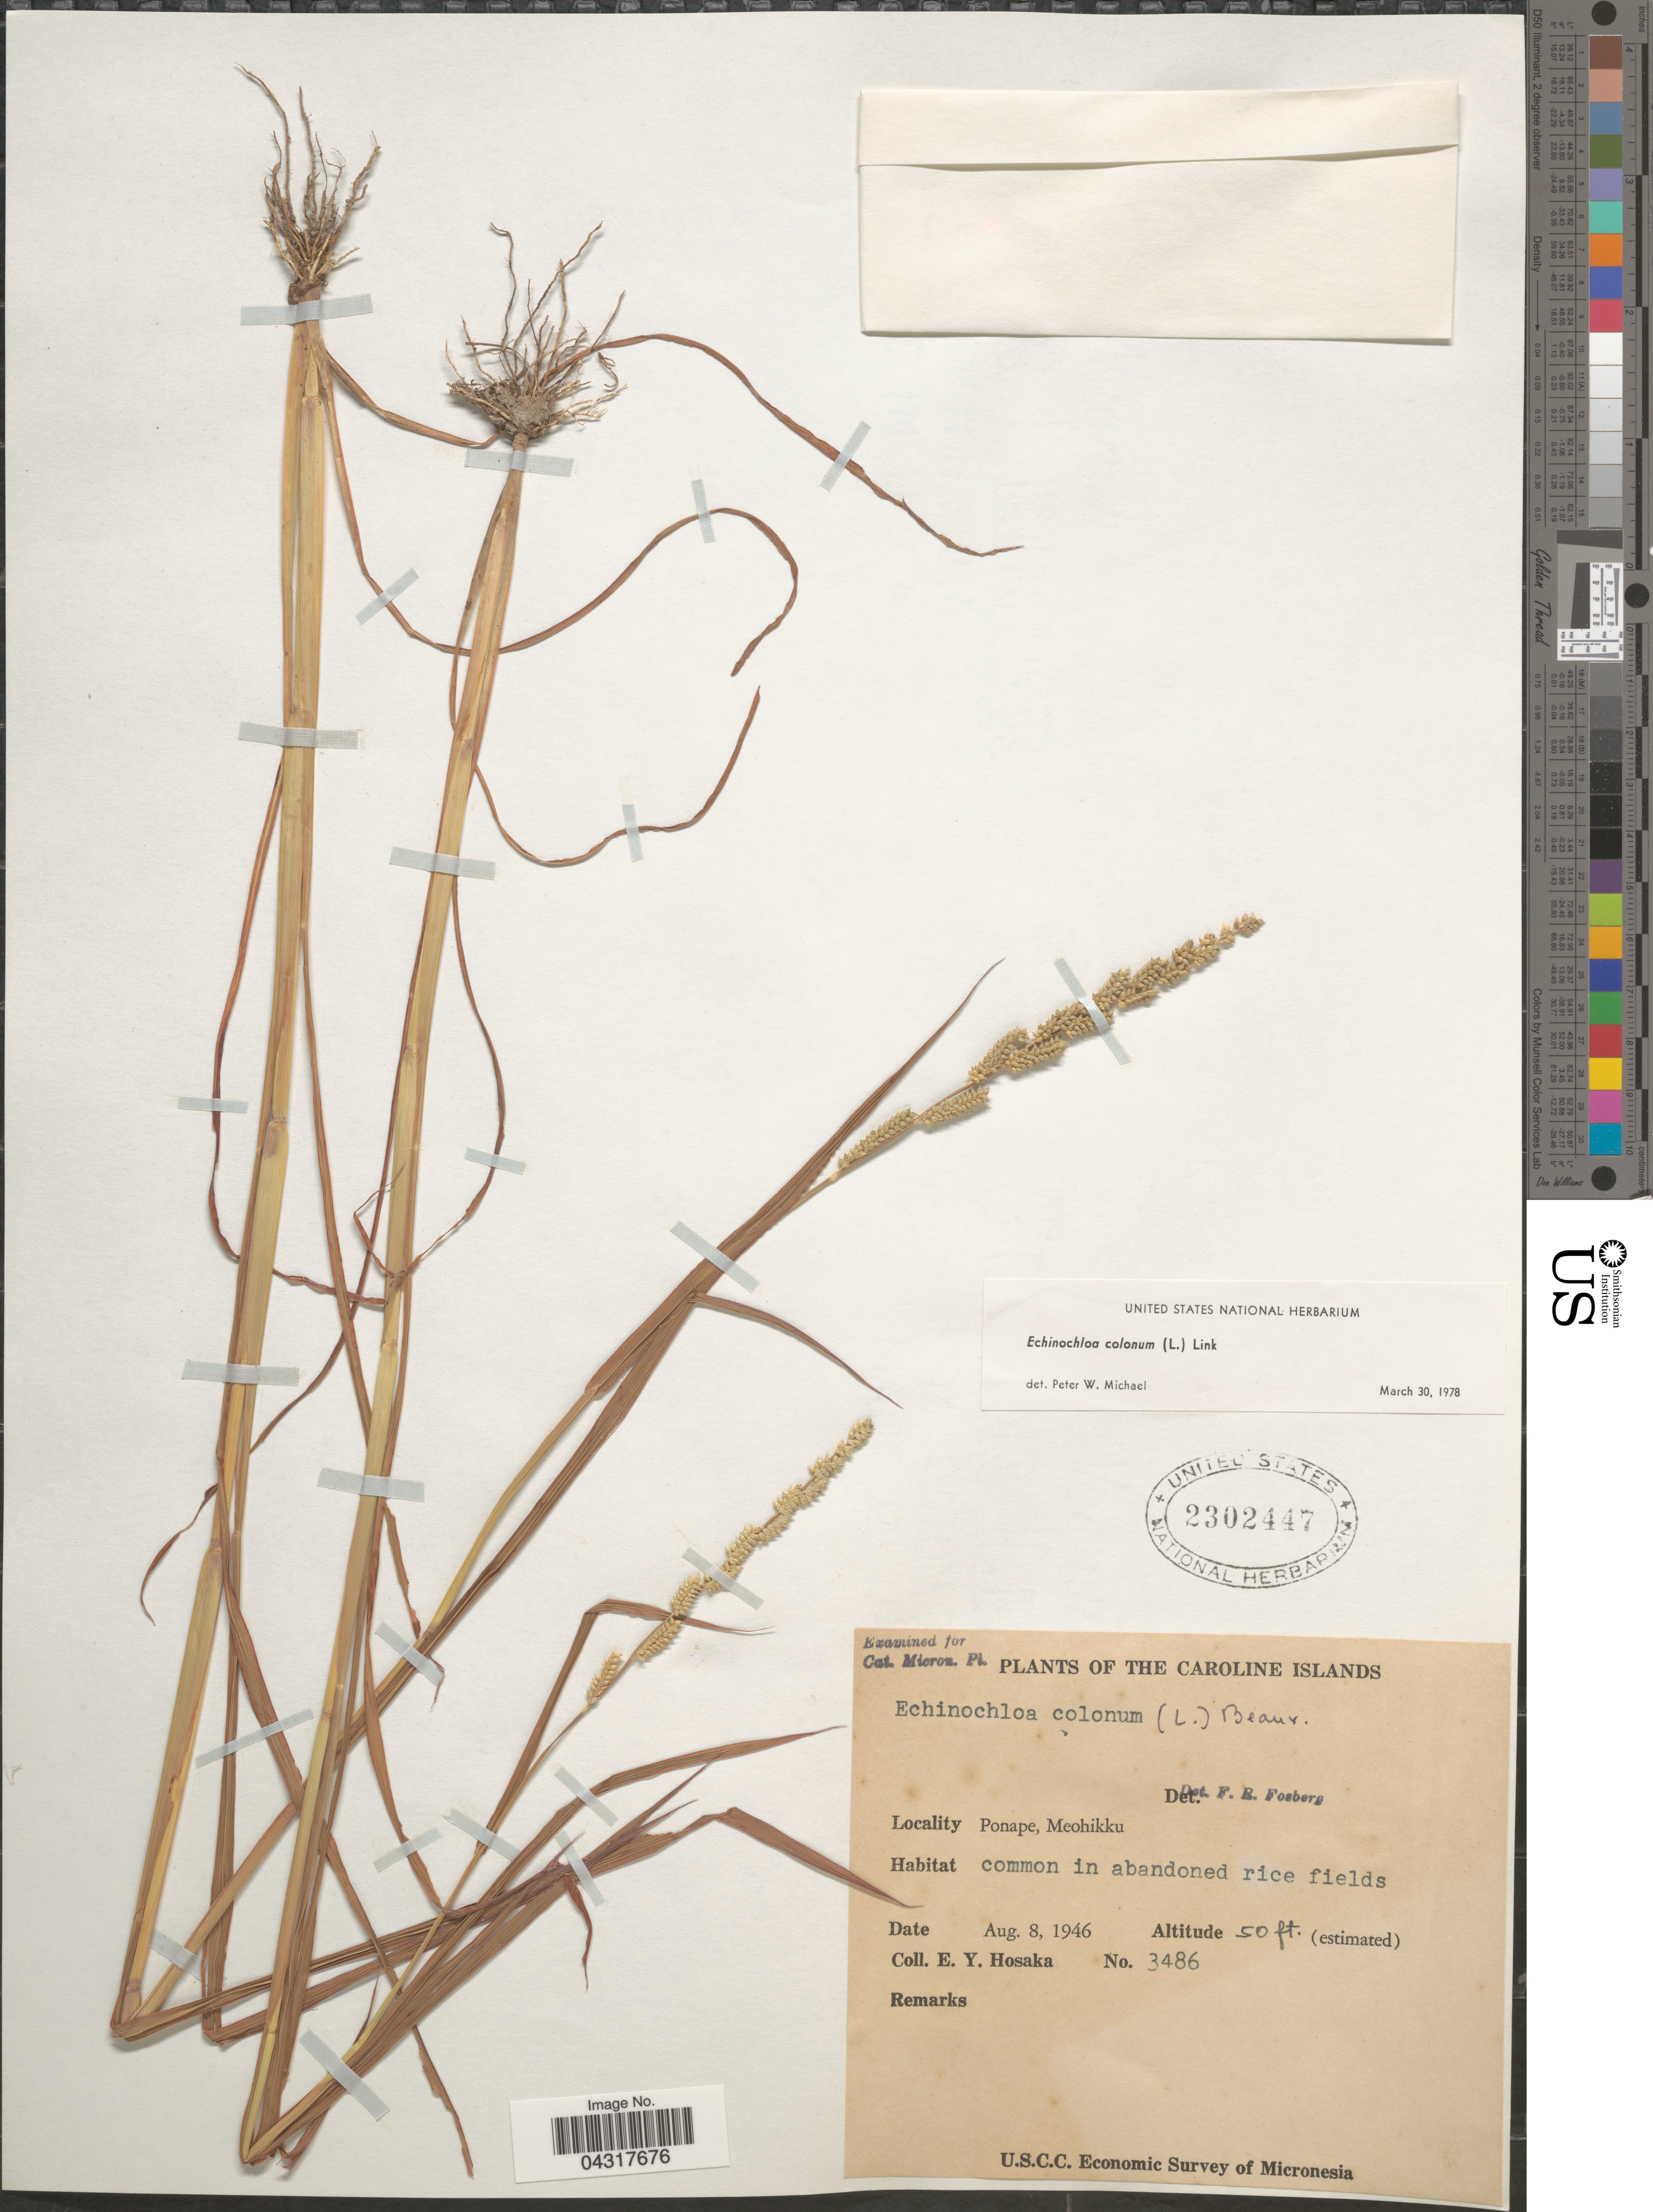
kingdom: Plantae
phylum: Tracheophyta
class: Liliopsida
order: Poales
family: Poaceae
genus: Echinochloa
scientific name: Echinochloa colona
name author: (L.) Link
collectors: E. Y. Hosaka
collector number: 3486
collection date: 1946-08-08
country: Micronesia, Federated States of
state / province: Pohnpei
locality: Caroline Islands. Ponape, Meohikku. U.S.C.C. Economic Survey of Micronesia.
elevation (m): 15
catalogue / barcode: US 2302447